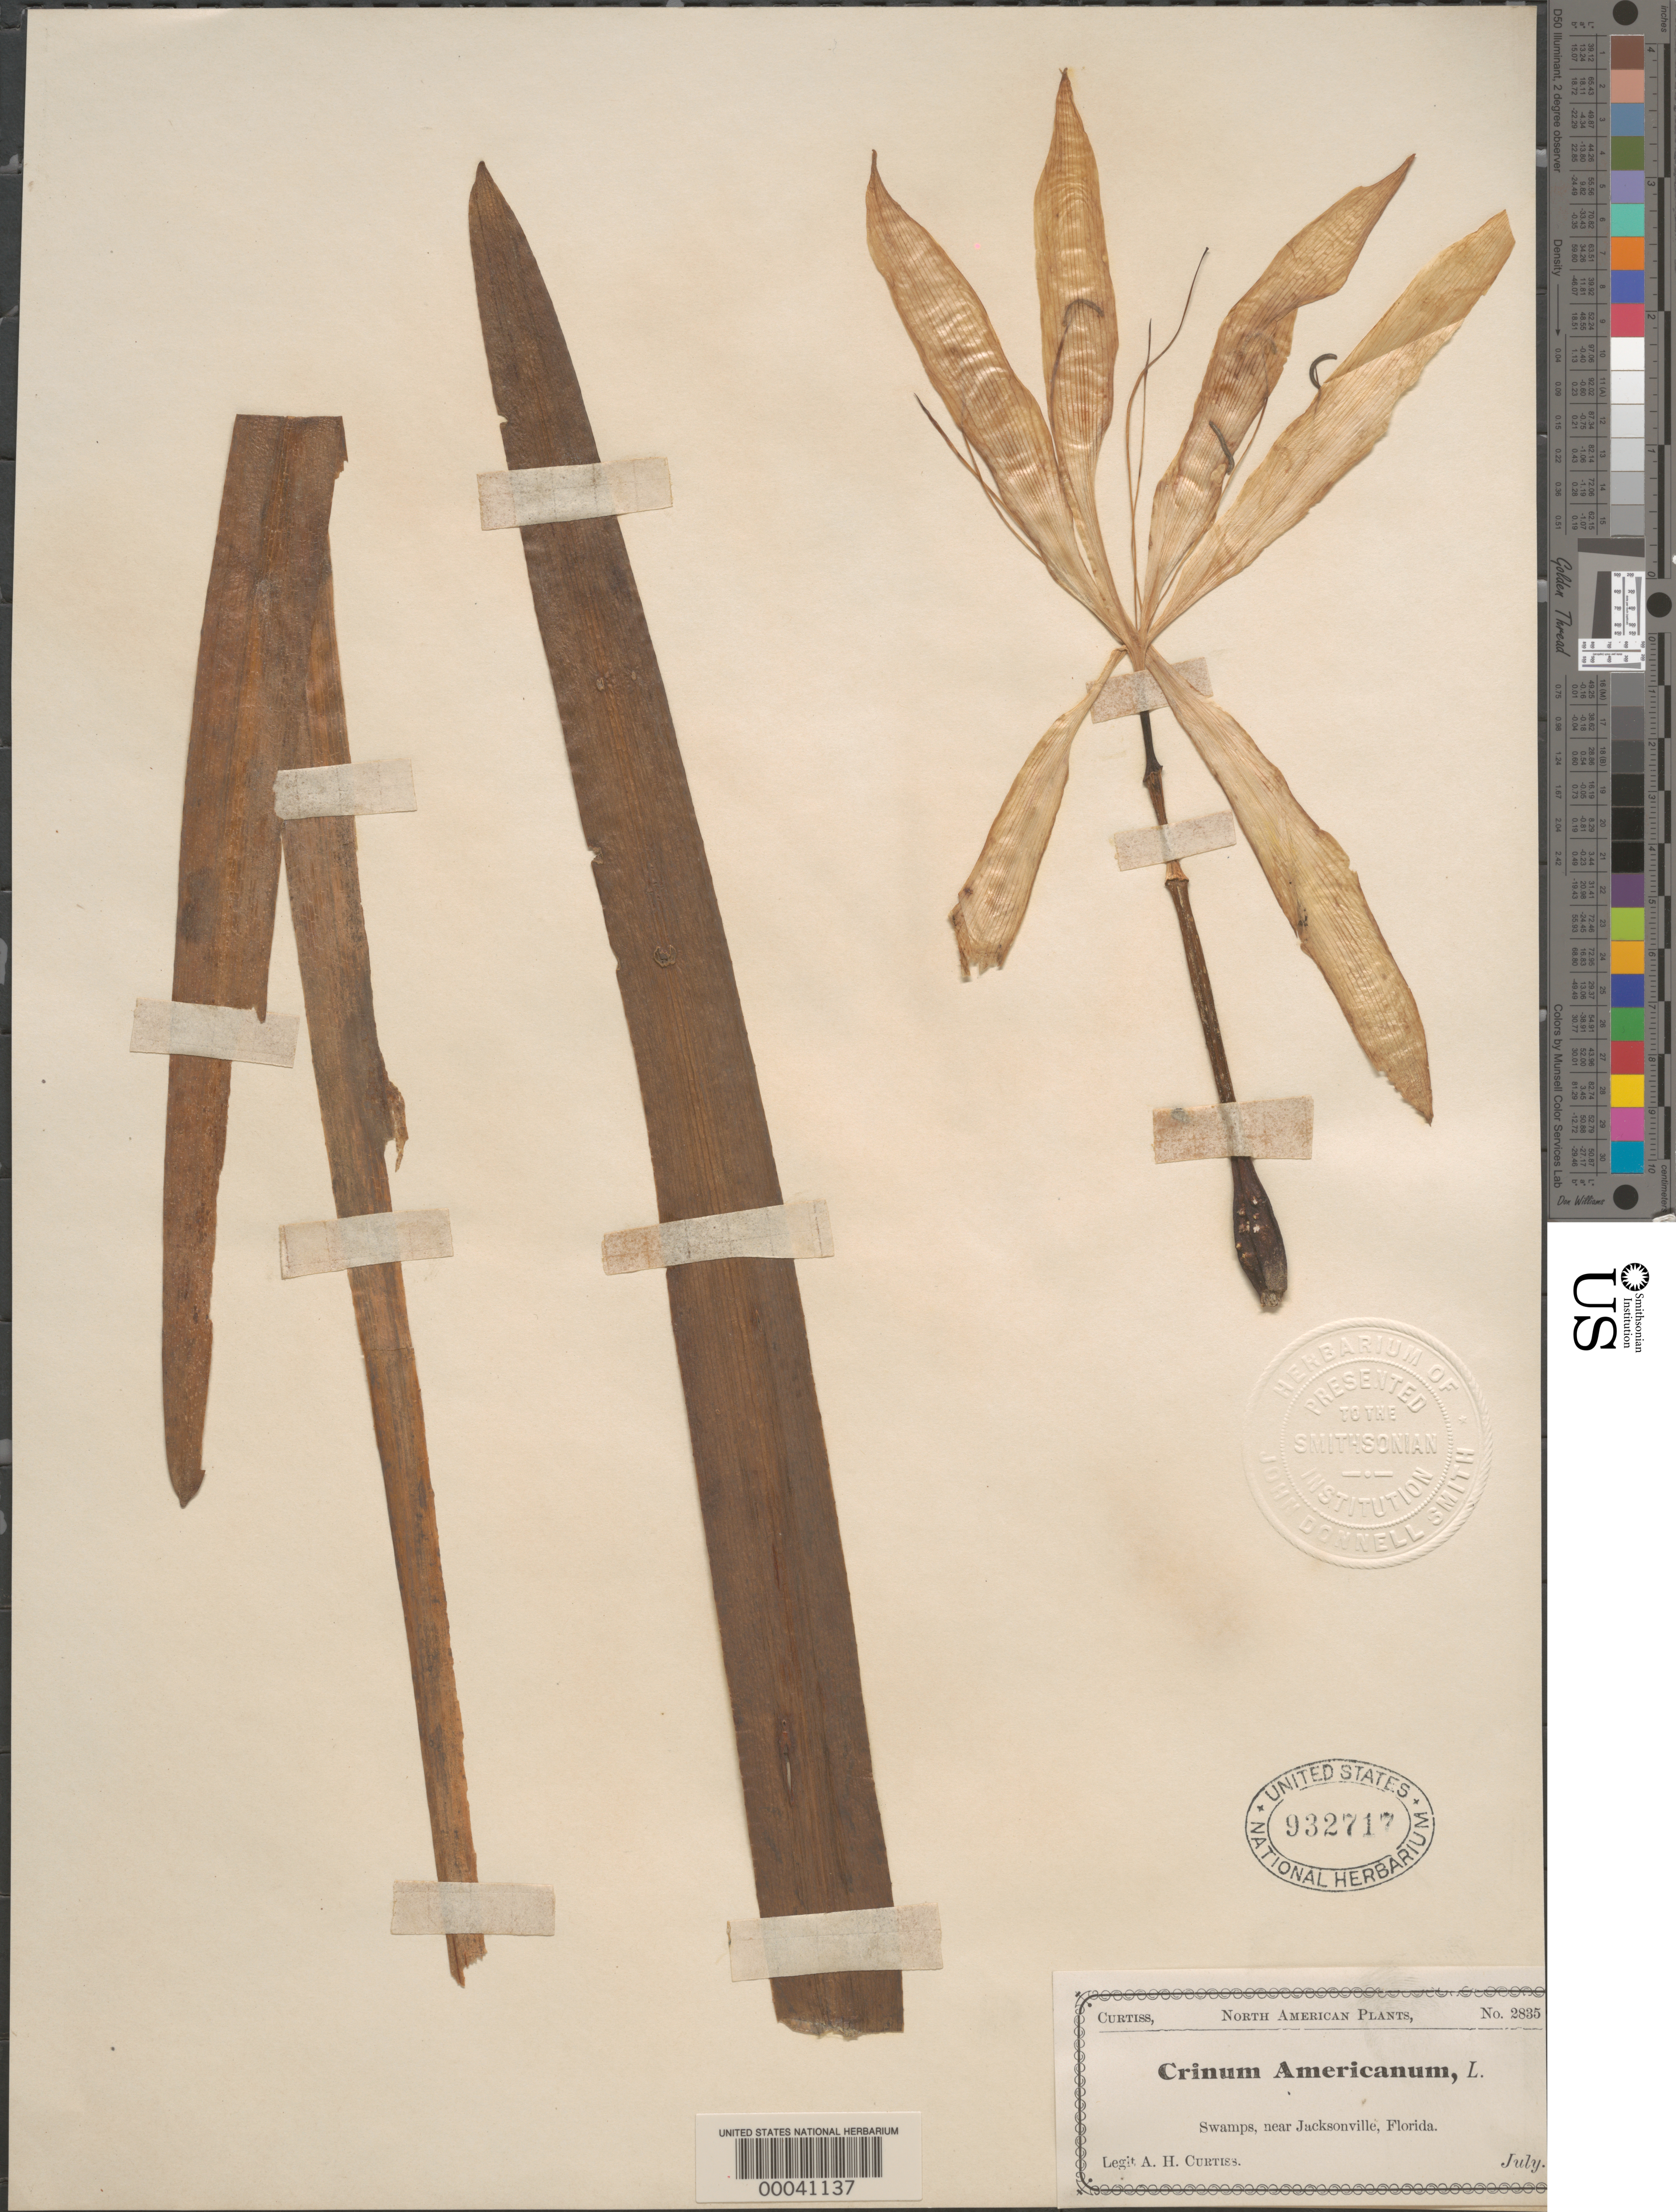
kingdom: Plantae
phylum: Tracheophyta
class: Liliopsida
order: Asparagales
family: Amaryllidaceae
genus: Crinum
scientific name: Crinum americanum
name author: L.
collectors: A. H. Curtiss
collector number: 2835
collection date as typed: Jul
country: United States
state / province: Florida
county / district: Duval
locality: Near jacksonville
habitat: Swamps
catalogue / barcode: US 932717